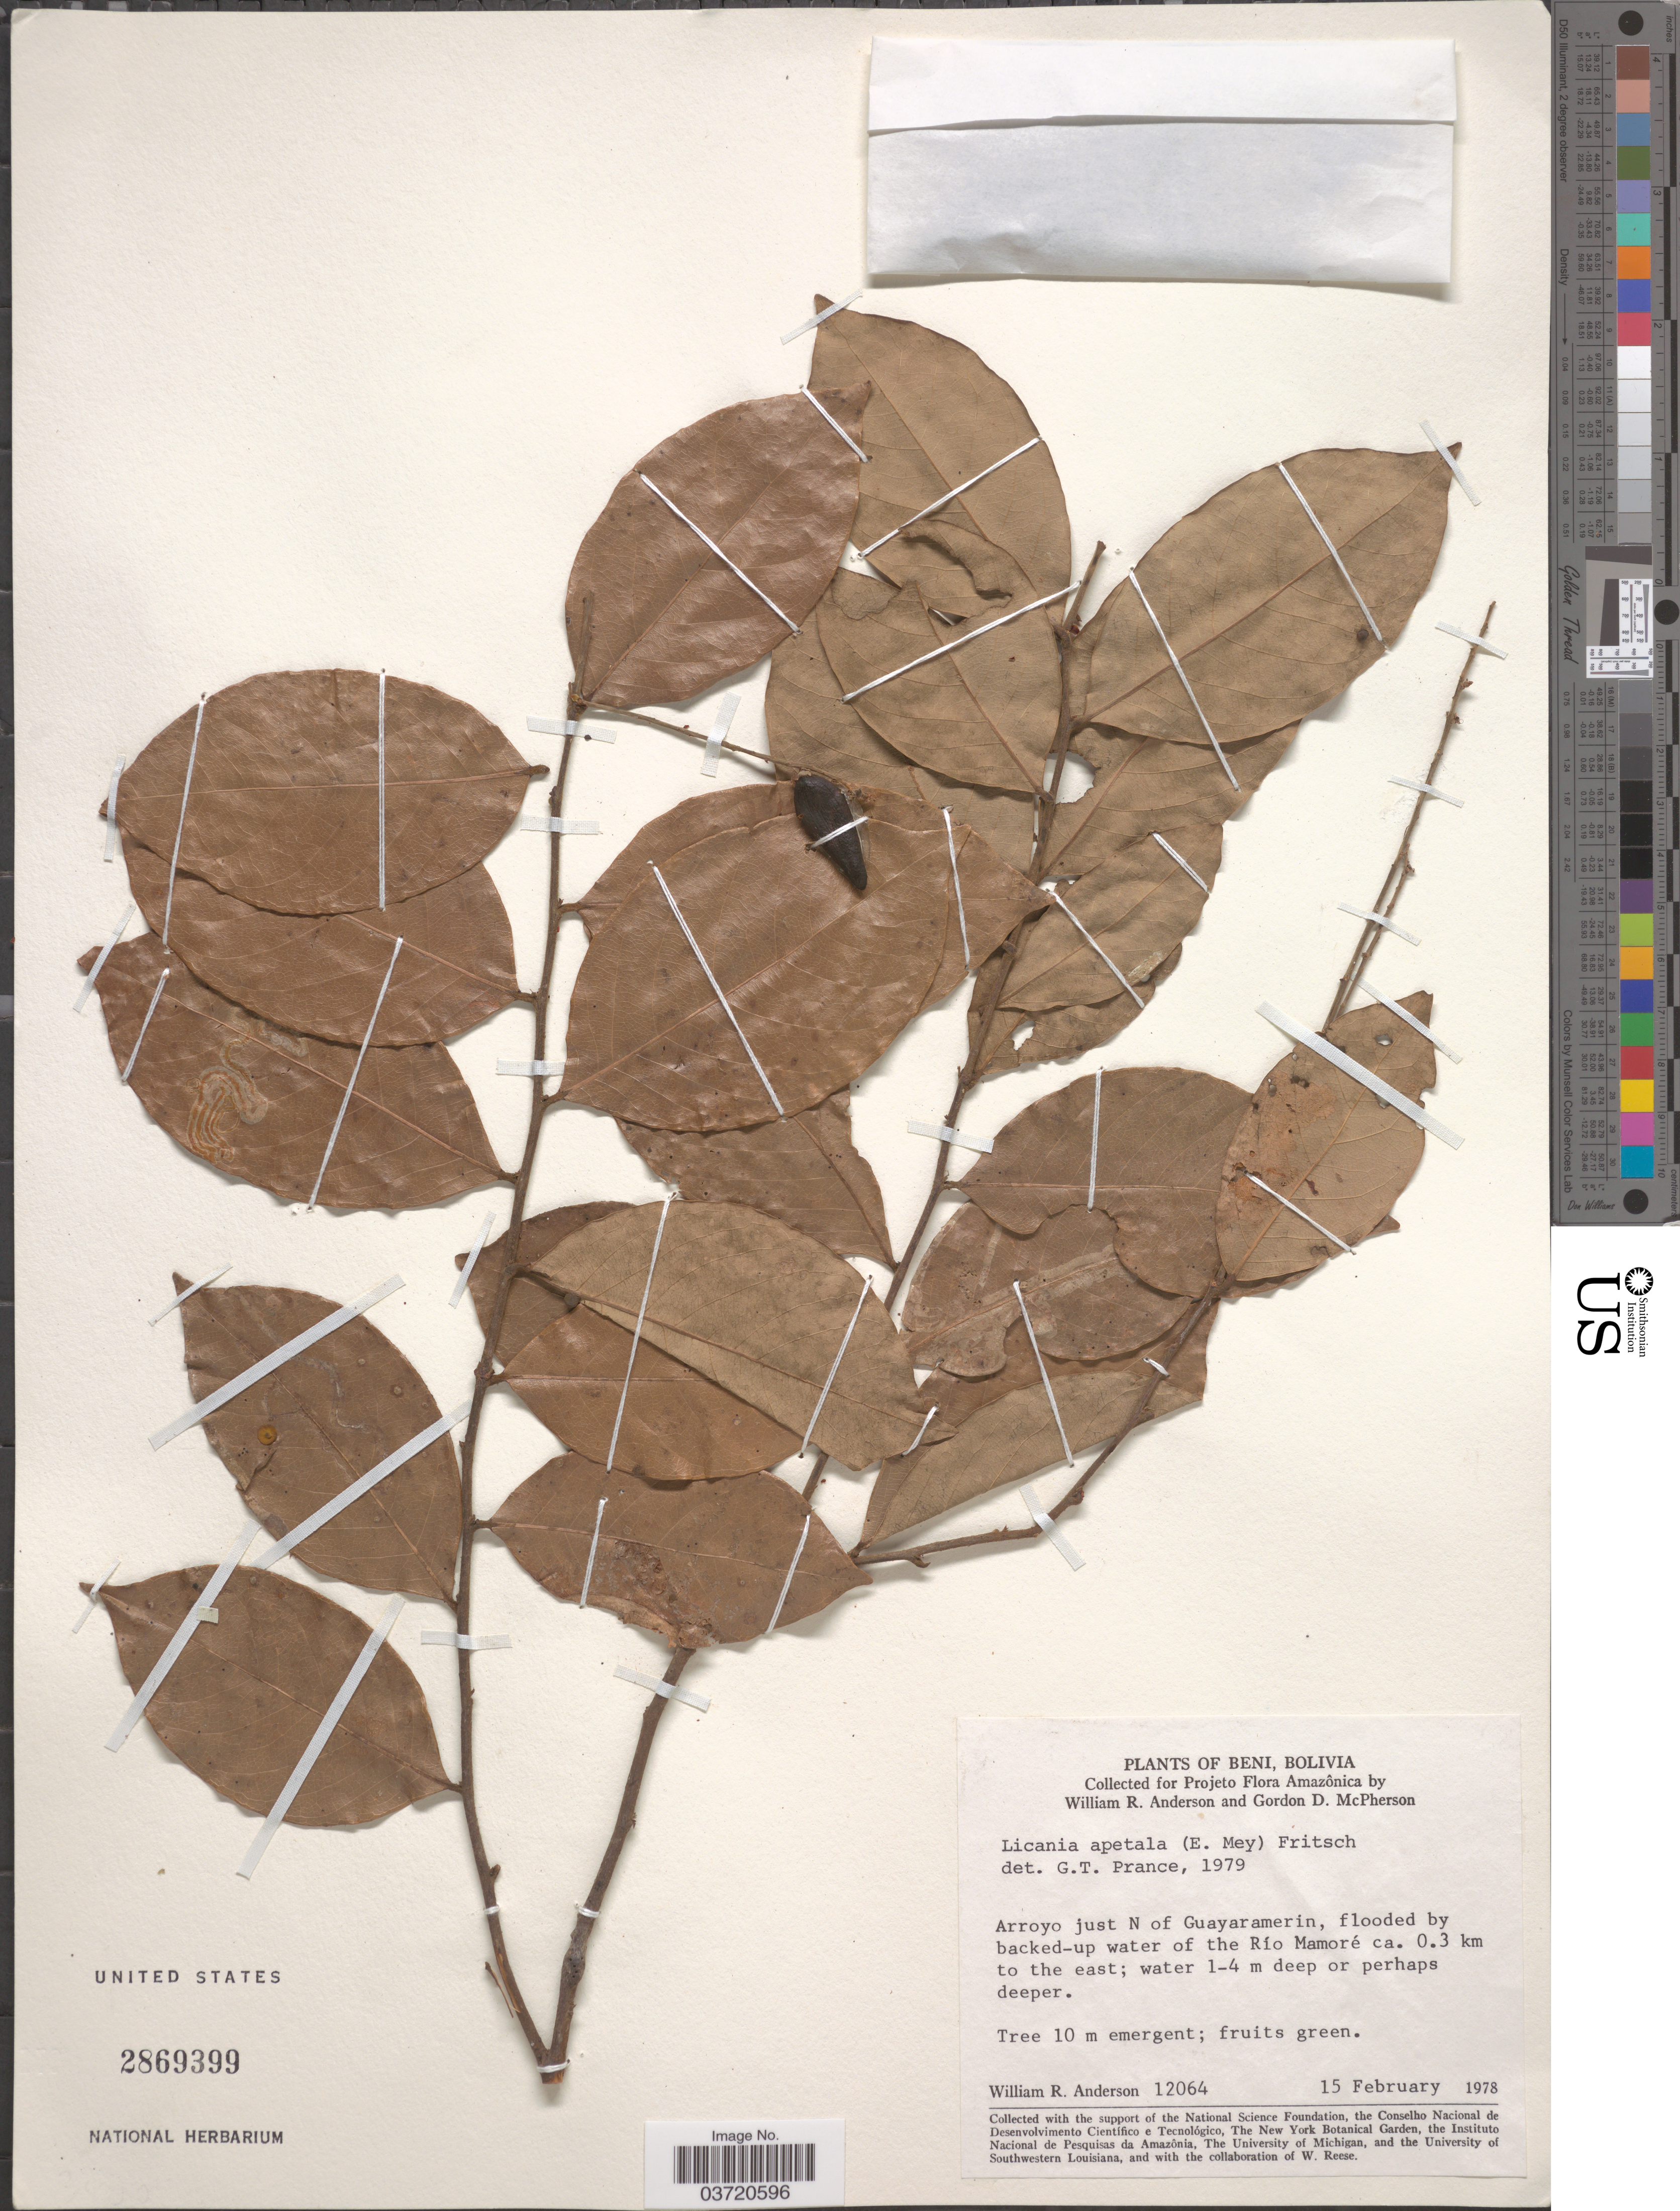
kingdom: Plantae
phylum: Tracheophyta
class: Magnoliopsida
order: Malpighiales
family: Chrysobalanaceae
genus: Leptobalanus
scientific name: Leptobalanus apetalus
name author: (E. Mey.) Sothers & Prance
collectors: W. R. Anderson & G. D. McPherson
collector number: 12064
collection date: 1978-02-15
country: Bolivia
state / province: Beni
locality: Arroyo just N of Guayaramerin, flooded by backed-up water of the Río Mamoré ca. 0.3 km to the east.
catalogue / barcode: US 2869399